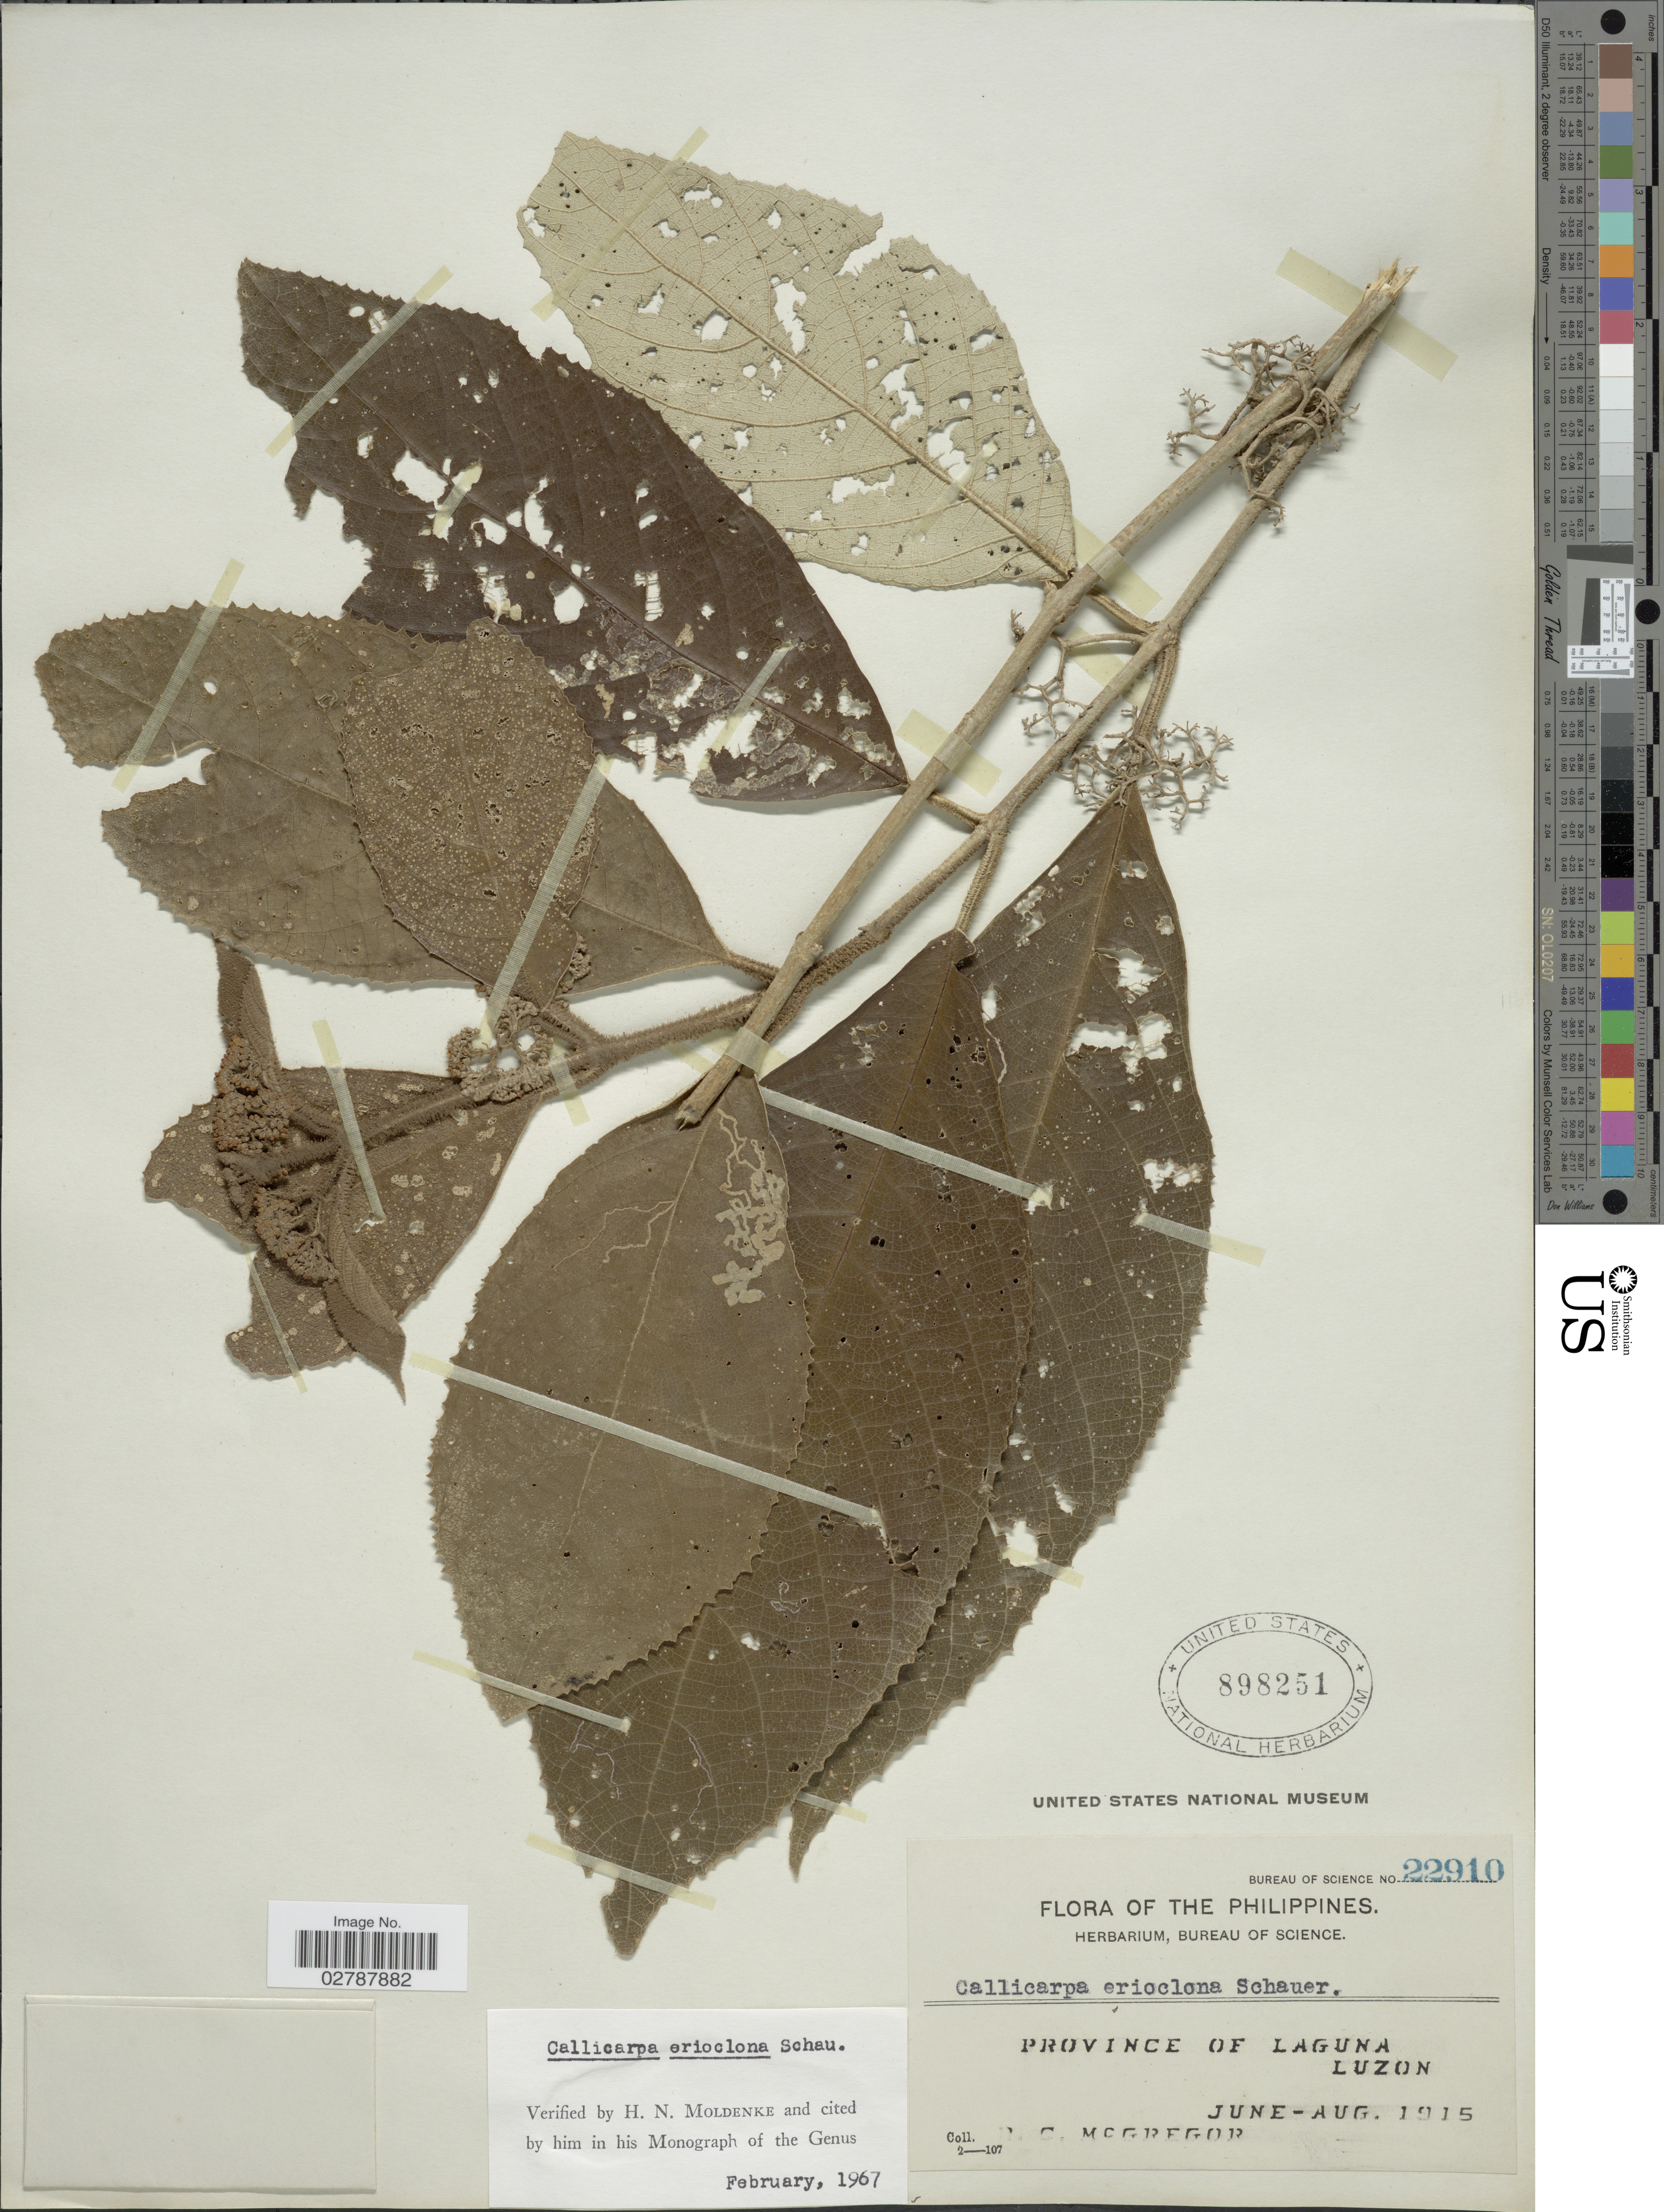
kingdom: Plantae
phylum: Tracheophyta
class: Magnoliopsida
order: Lamiales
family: Lamiaceae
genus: Callicarpa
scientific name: Callicarpa erioclona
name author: Schauer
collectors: R. C. McGregor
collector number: Bureau of Science22910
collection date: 1915-06/1915-08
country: Philippines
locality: Province of Laguna. Luzon.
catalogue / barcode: US 898251